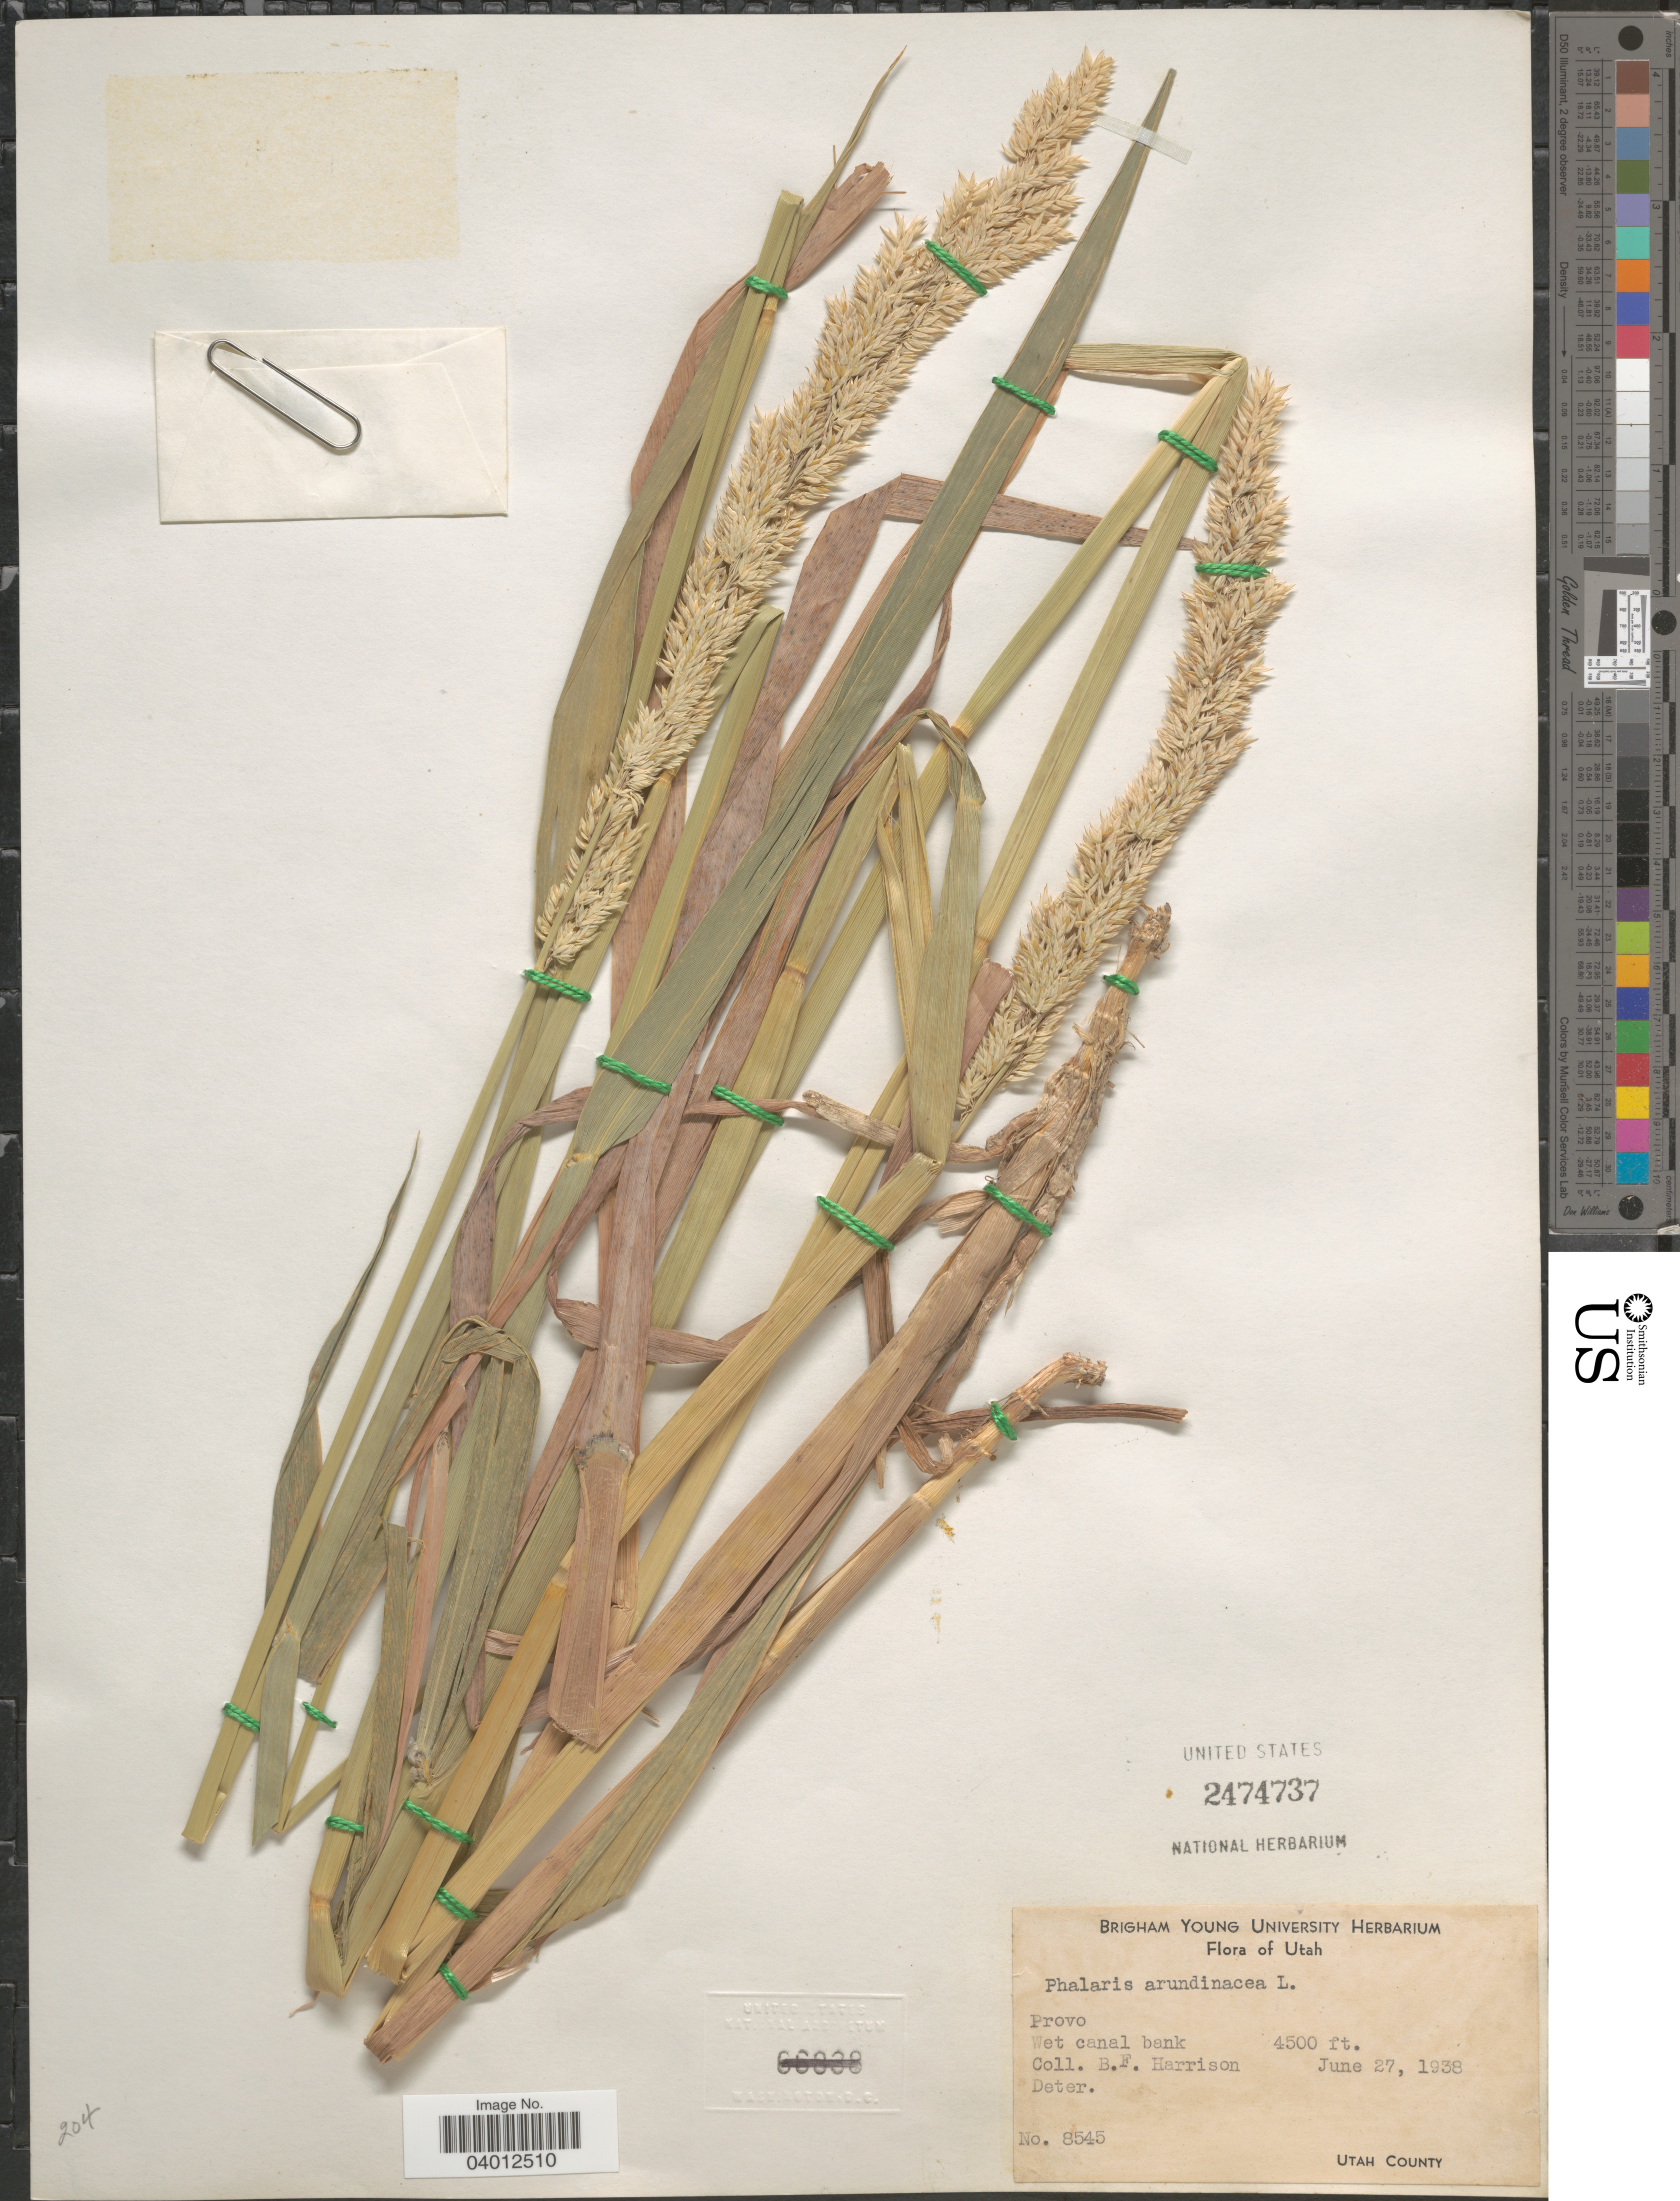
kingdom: Plantae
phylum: Tracheophyta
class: Liliopsida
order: Poales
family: Poaceae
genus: Phalaris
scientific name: Phalaris arundinacea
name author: L.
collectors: B. F. Harrison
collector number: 8545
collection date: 1938-06-27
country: United States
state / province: Utah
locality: Provo. Wet canal bank. Utah County.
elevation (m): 1372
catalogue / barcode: US 2474737